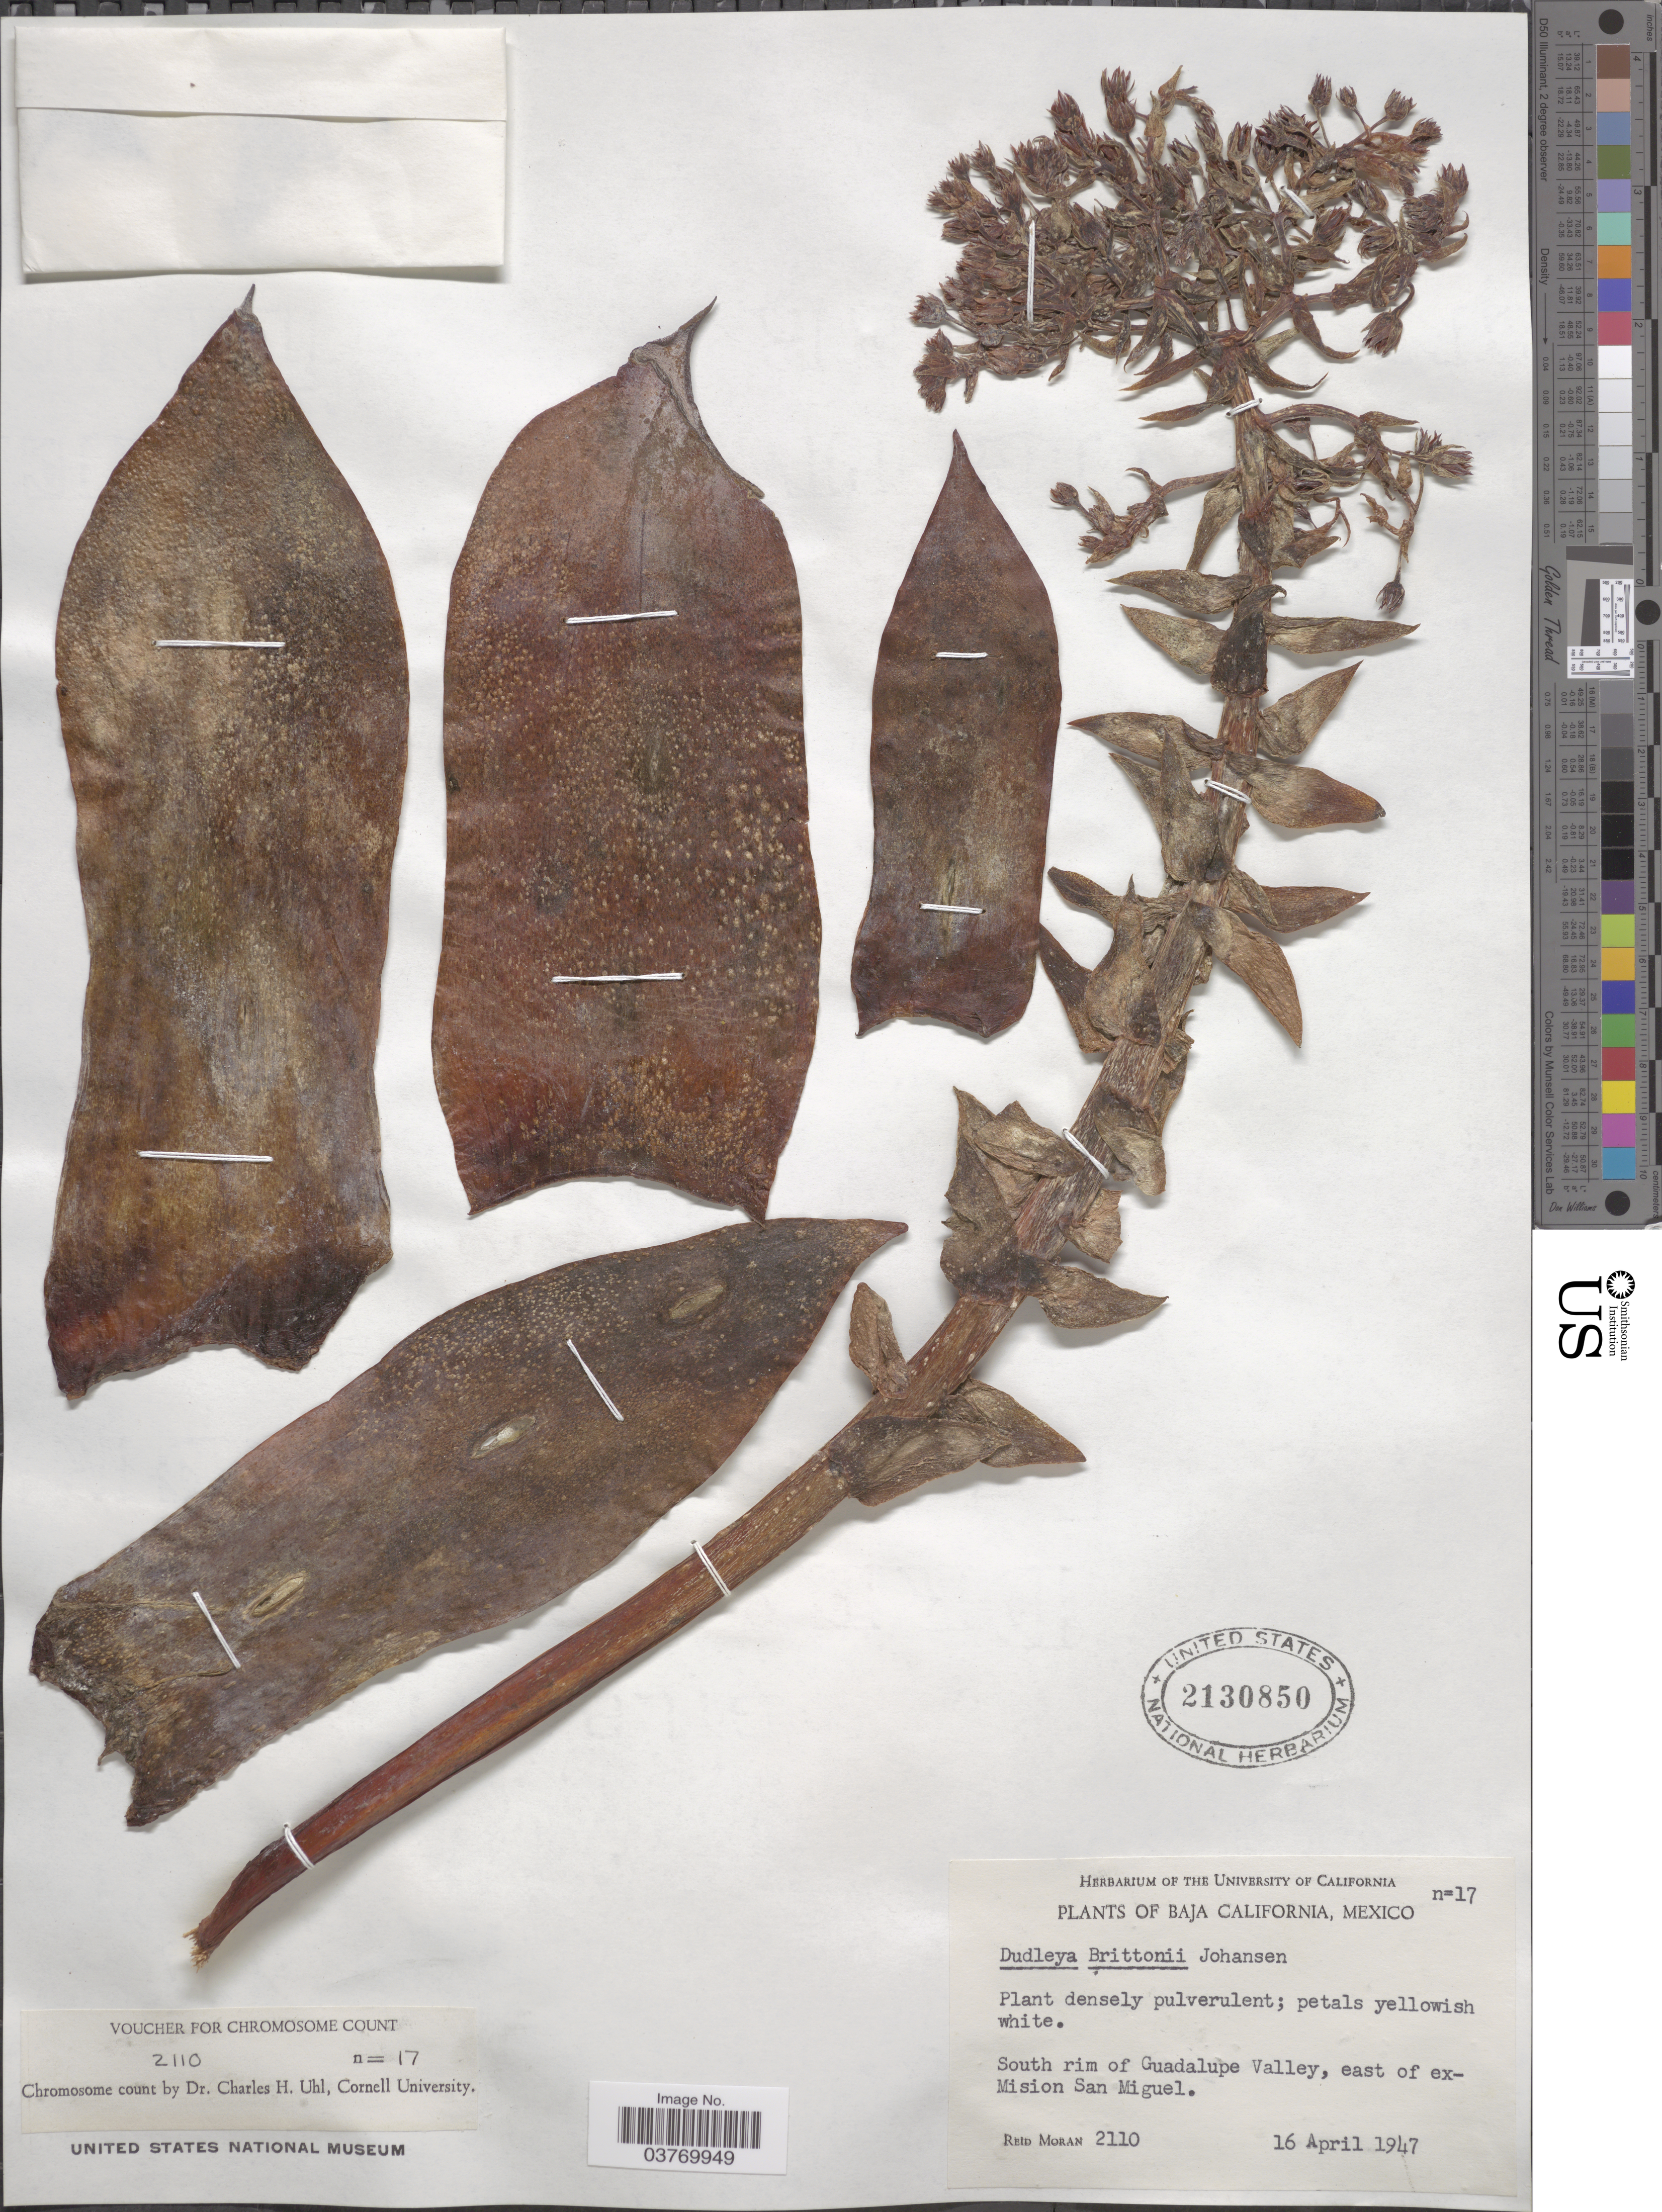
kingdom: Plantae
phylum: Tracheophyta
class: Magnoliopsida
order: Saxifragales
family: Crassulaceae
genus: Dudleya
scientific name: Dudleya brittonii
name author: Johans.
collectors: R. V. Moran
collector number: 2110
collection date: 1947-04-16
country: Mexico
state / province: Baja California Norte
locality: South rim of Guadalupe Valley, east of ex-Mision San Miguel.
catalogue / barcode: US 2130850